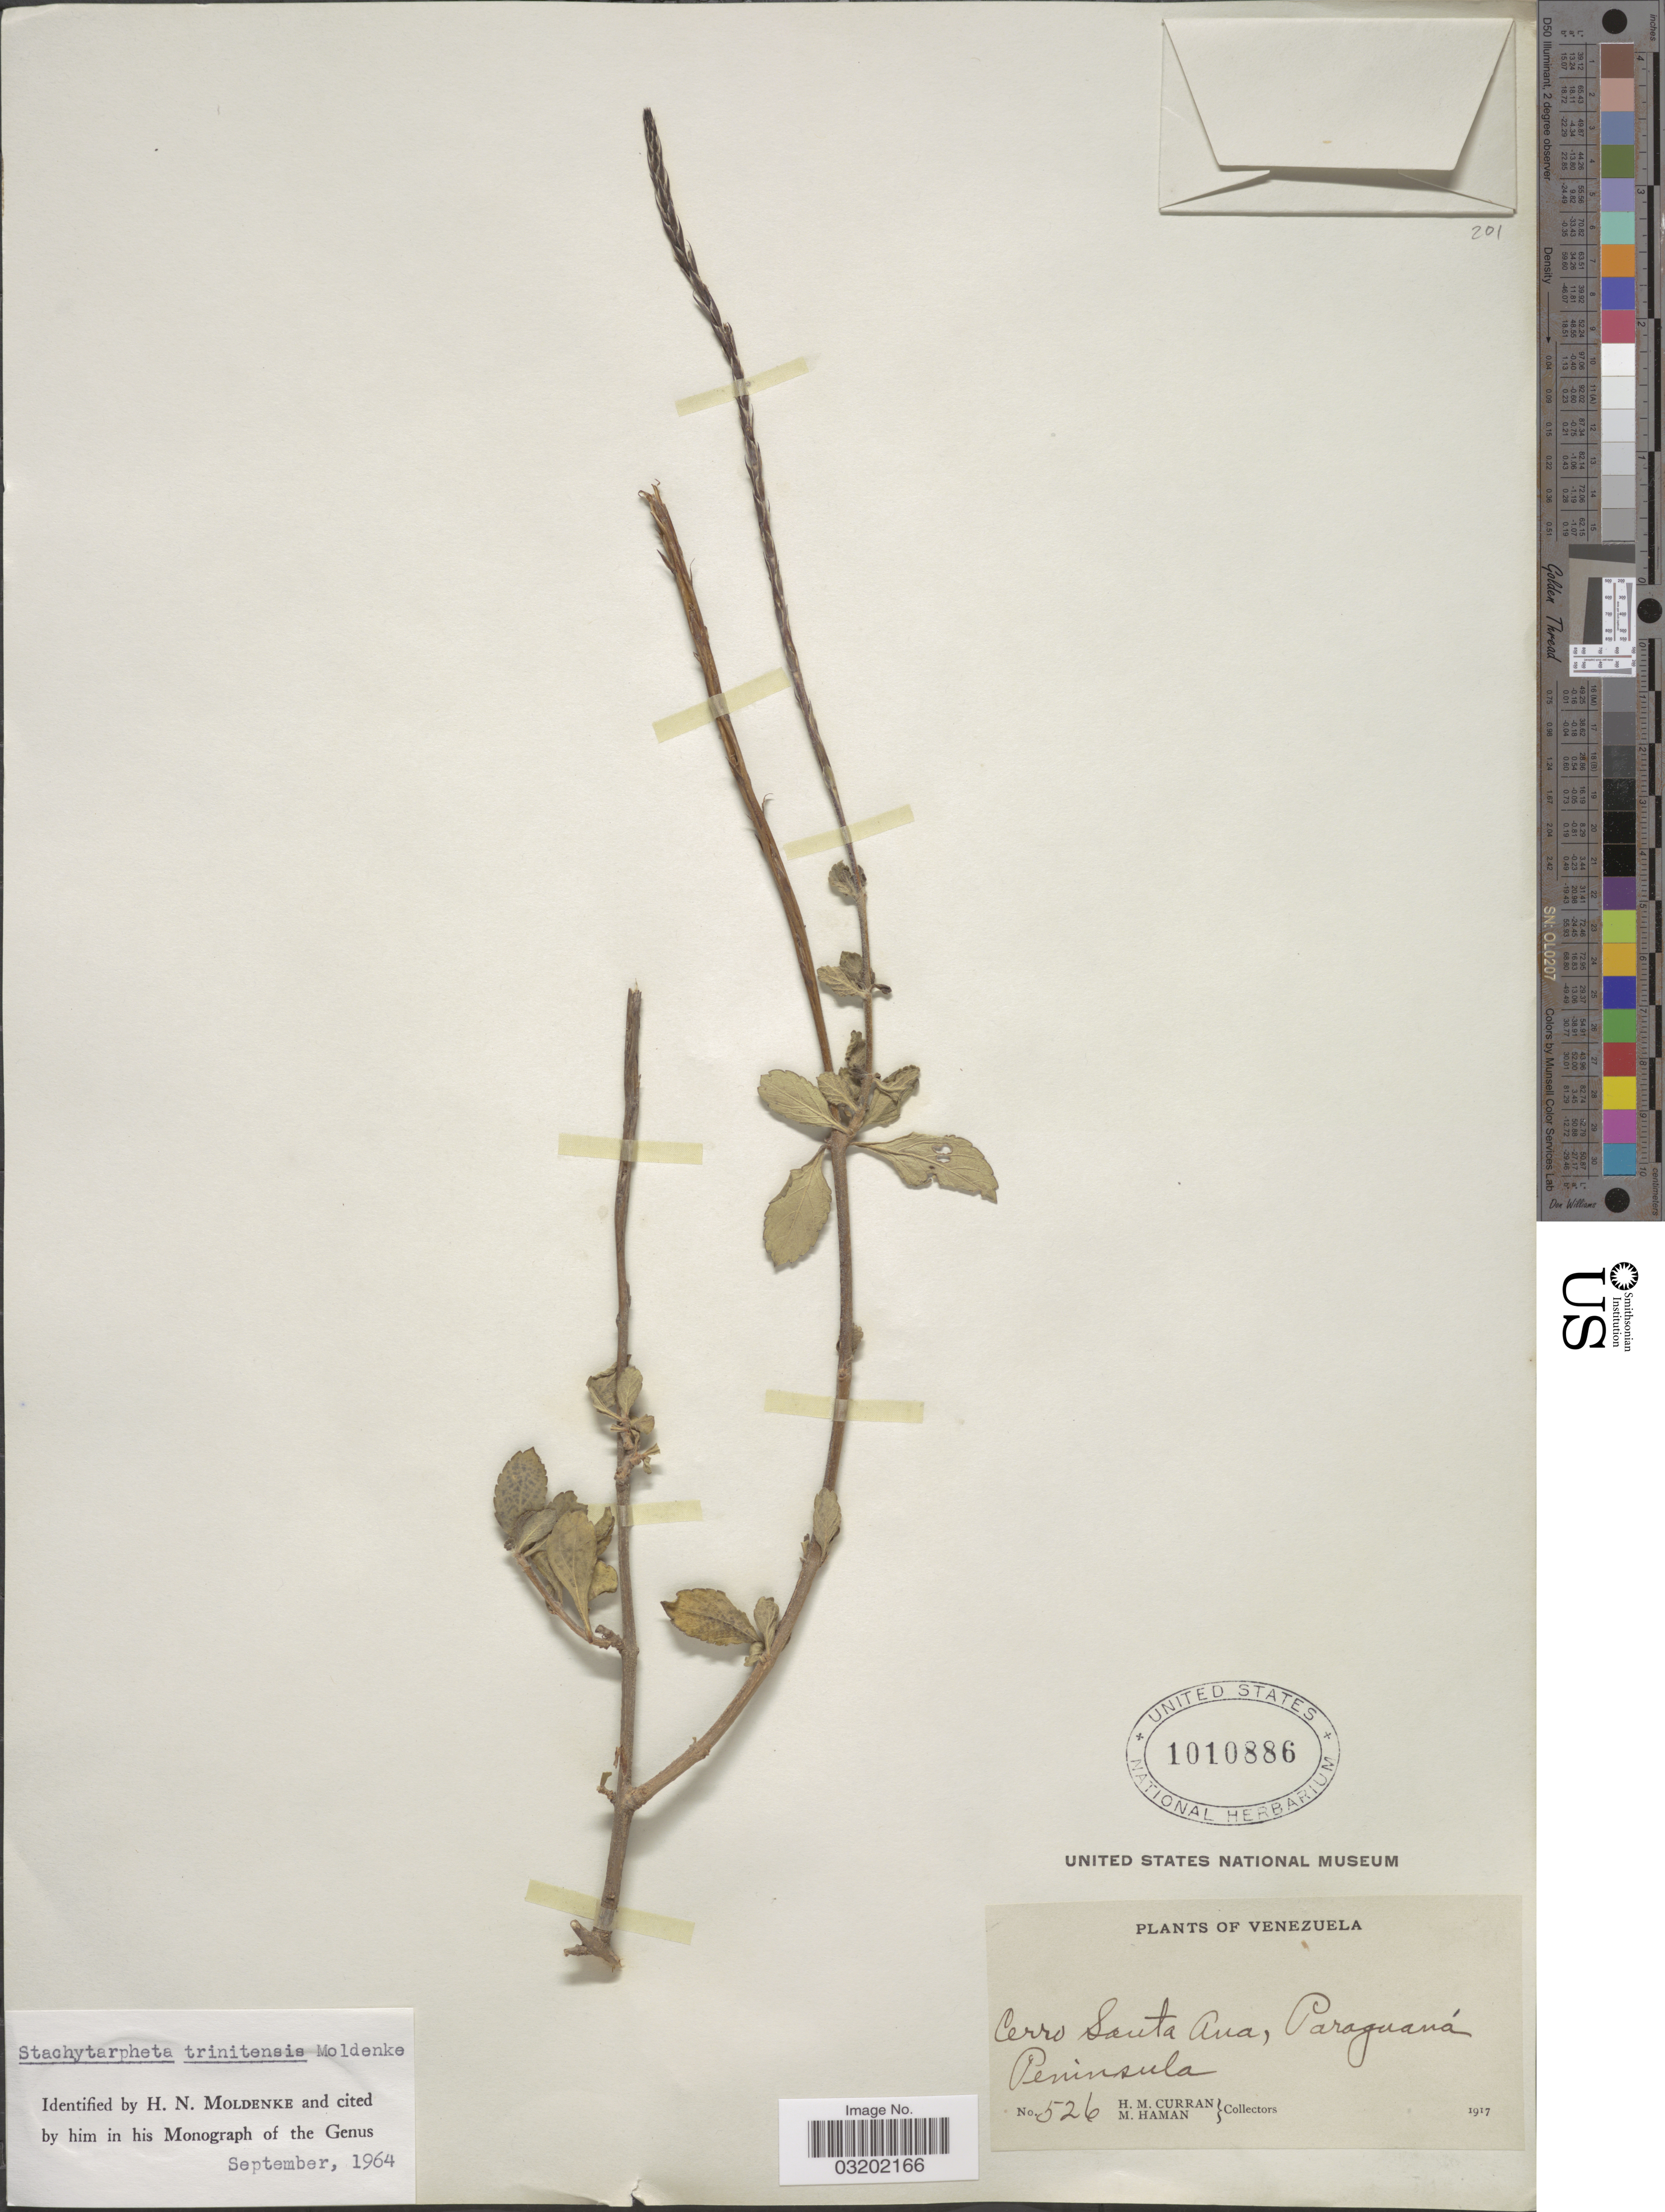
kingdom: Plantae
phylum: Tracheophyta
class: Magnoliopsida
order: Lamiales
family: Verbenaceae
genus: Stachytarpheta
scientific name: Stachytarpheta trinitensis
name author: Moldenke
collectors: H. M. Curran & M. Haman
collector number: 526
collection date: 1917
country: Venezuela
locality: Cerro Santa Ana, Paraguaná Peninsula.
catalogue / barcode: US 1010886